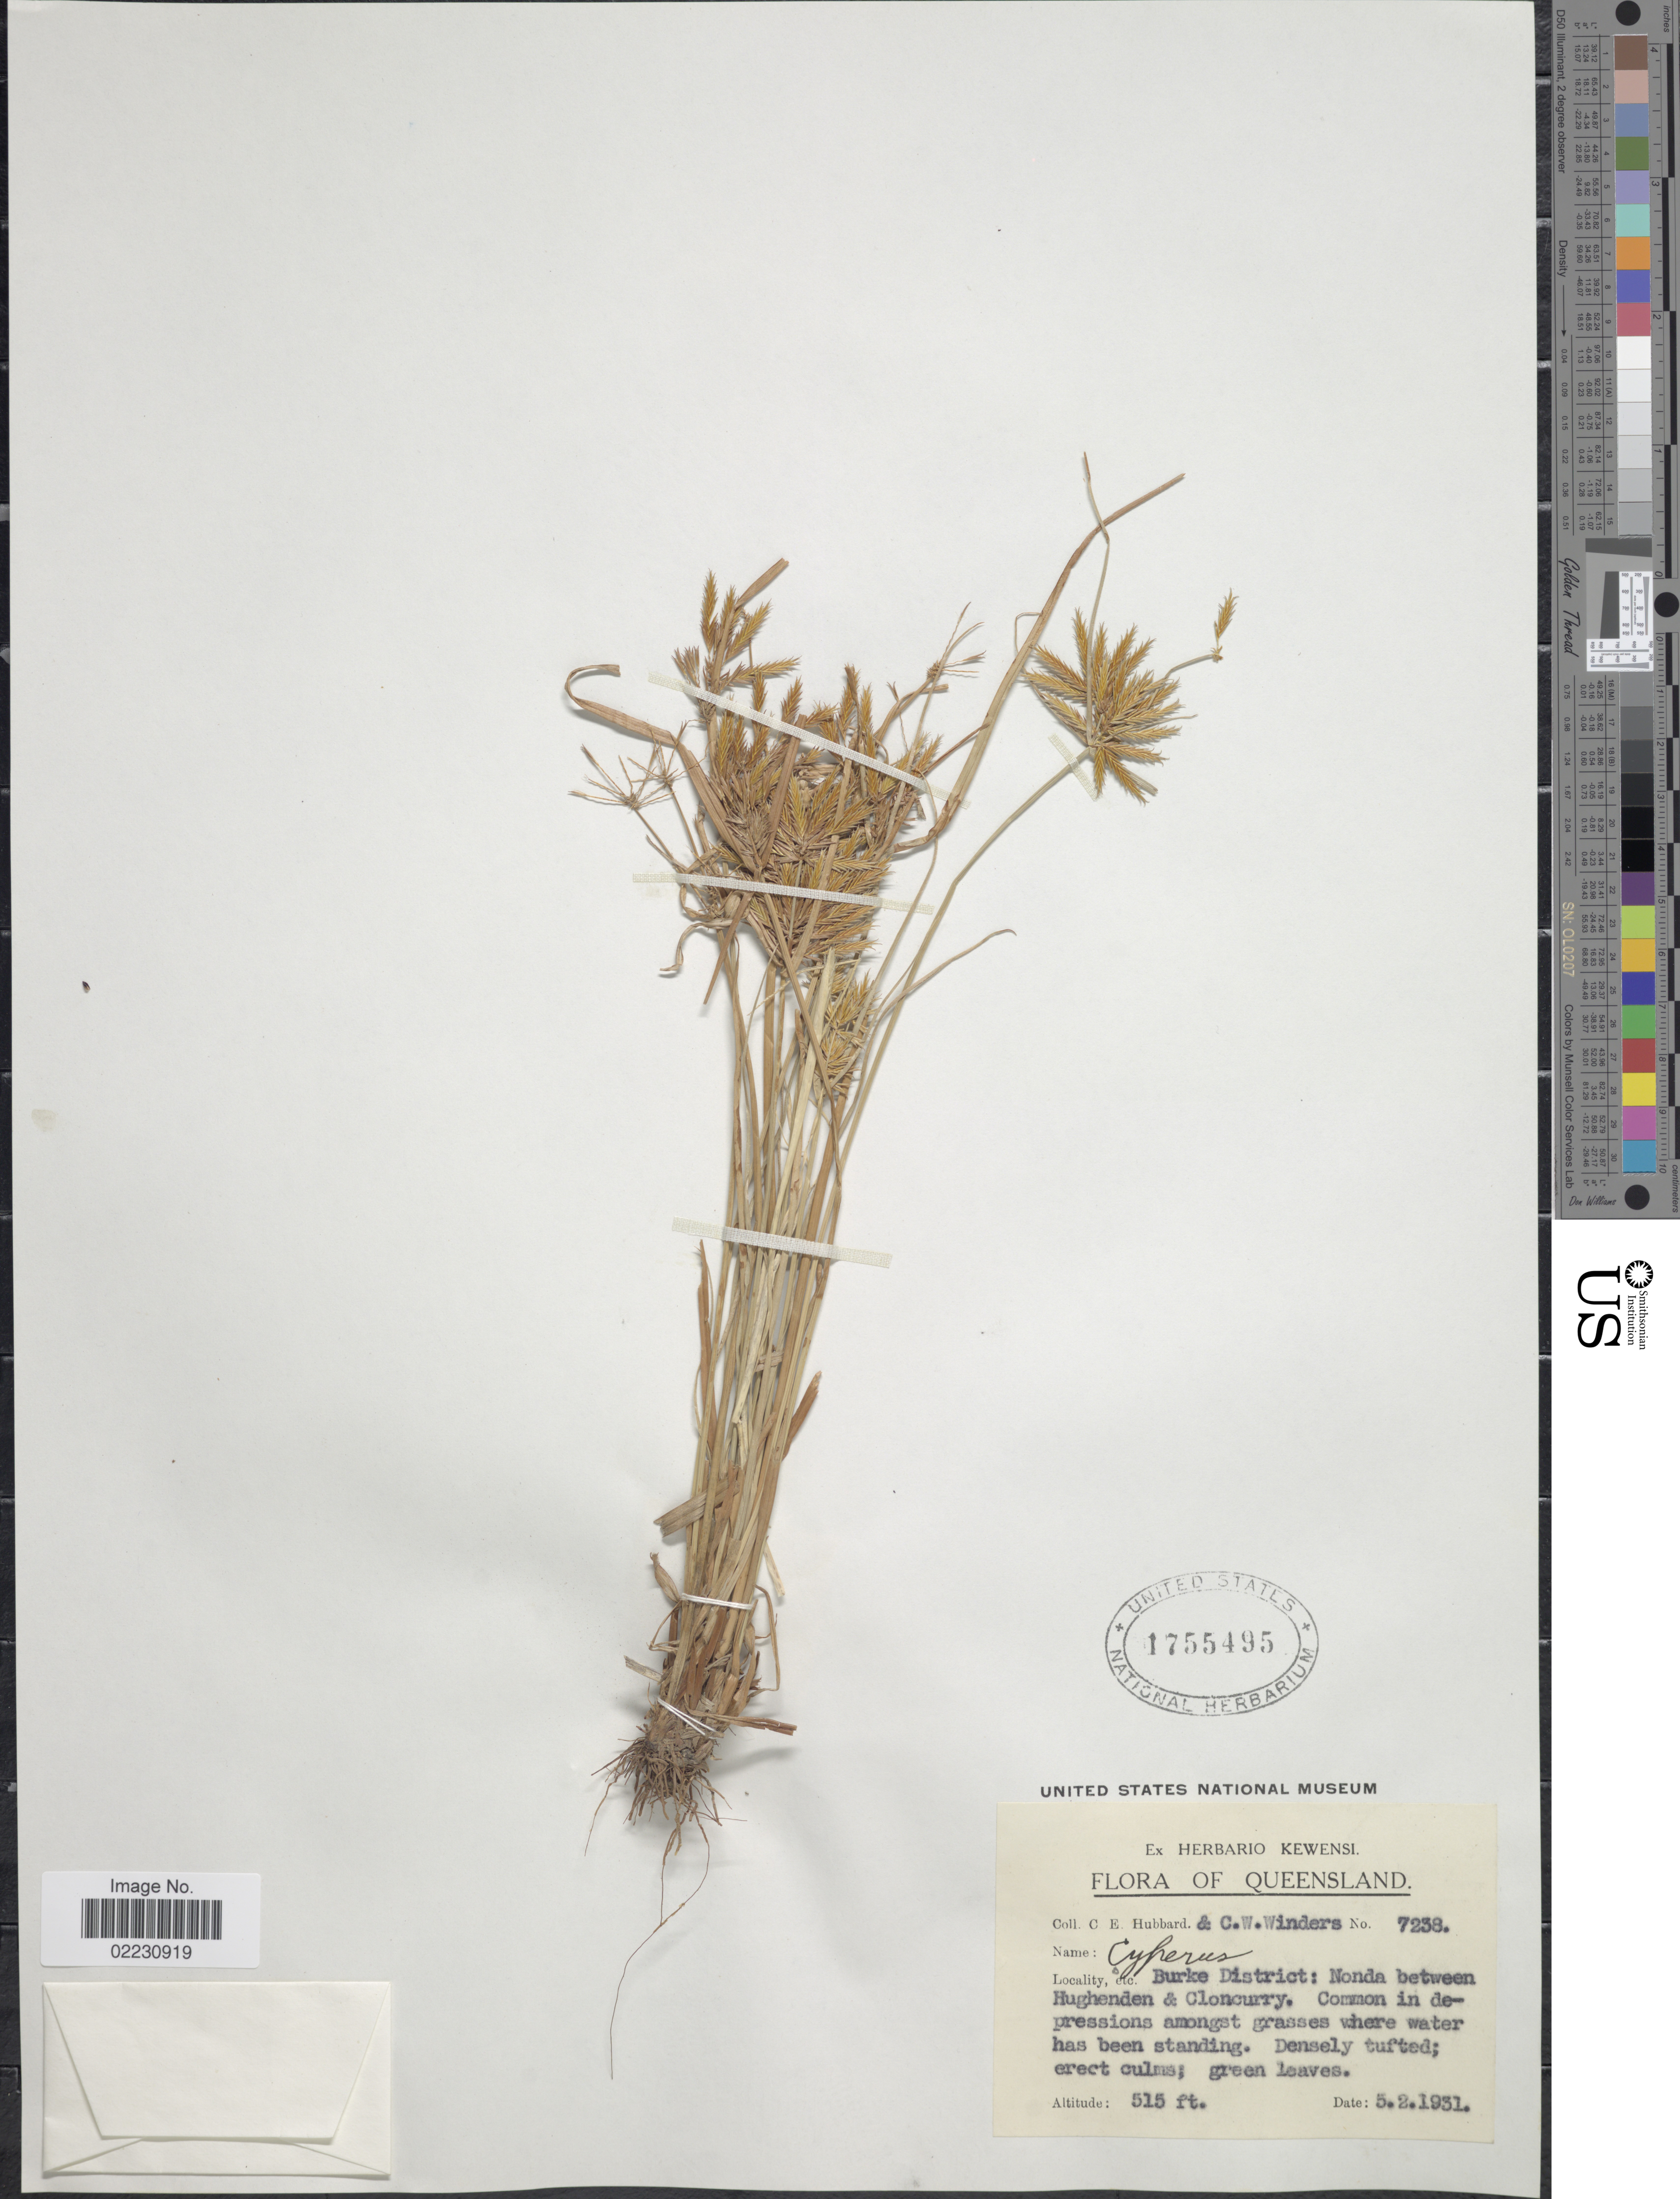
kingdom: Plantae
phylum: Tracheophyta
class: Liliopsida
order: Poales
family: Cyperaceae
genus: Cyperus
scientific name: Cyperus gilesii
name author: Benth.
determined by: Strong, Mark T., (BOT), Smithsonian Institution - National Museum of Natural History (UNITED STATES)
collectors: C. E. Hubbard & C. Winders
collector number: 7238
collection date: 1931-02-05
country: Australia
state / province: Queensland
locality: Burke District, Nonda between Hughenden & Cloncurry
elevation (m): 157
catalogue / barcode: US 1755495